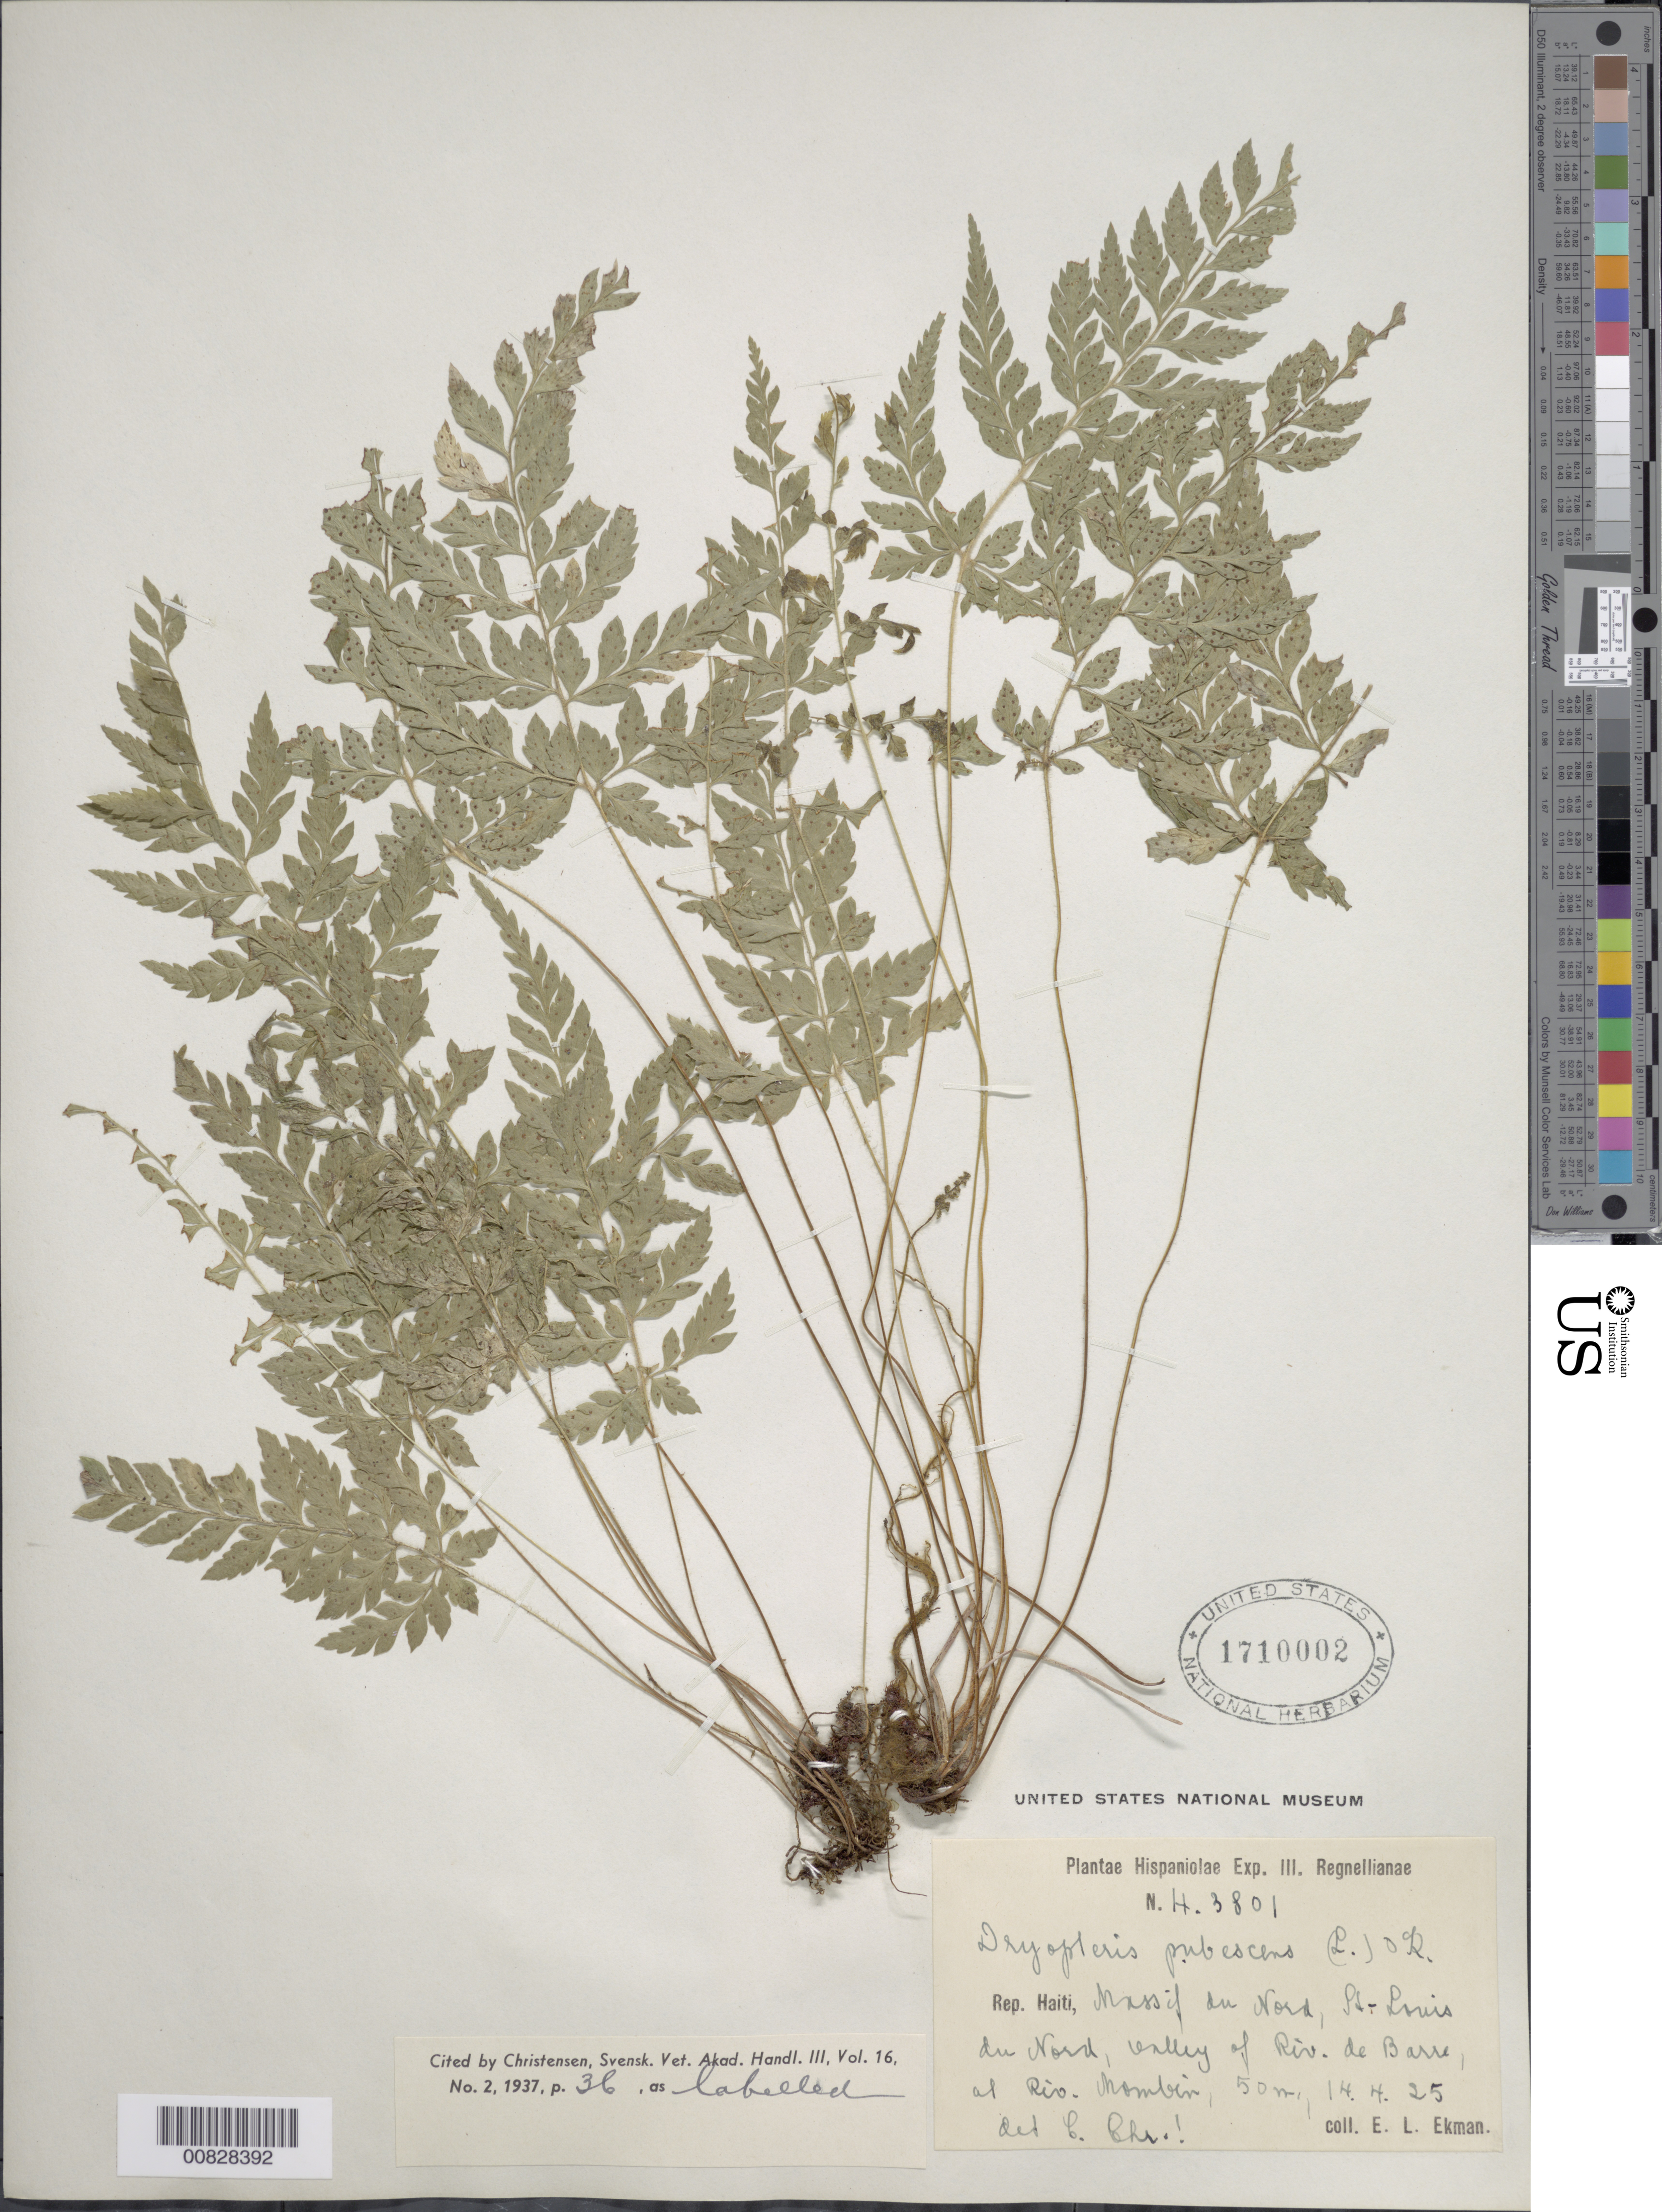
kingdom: Plantae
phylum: Tracheophyta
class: Polypodiopsida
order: Polypodiales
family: Dryopteridaceae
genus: Polystichopsis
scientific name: Polystichopsis pubescens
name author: (L.) C.V. Morton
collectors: E. L. Ekman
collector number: H 3801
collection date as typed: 14 Apr 1925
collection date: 1925-04-14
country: Haiti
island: Hispaniola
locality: Massif du Nord, St. Louis du Nord, valley of Riv. De Barre, at Río Mombin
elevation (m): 50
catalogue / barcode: US 1710002